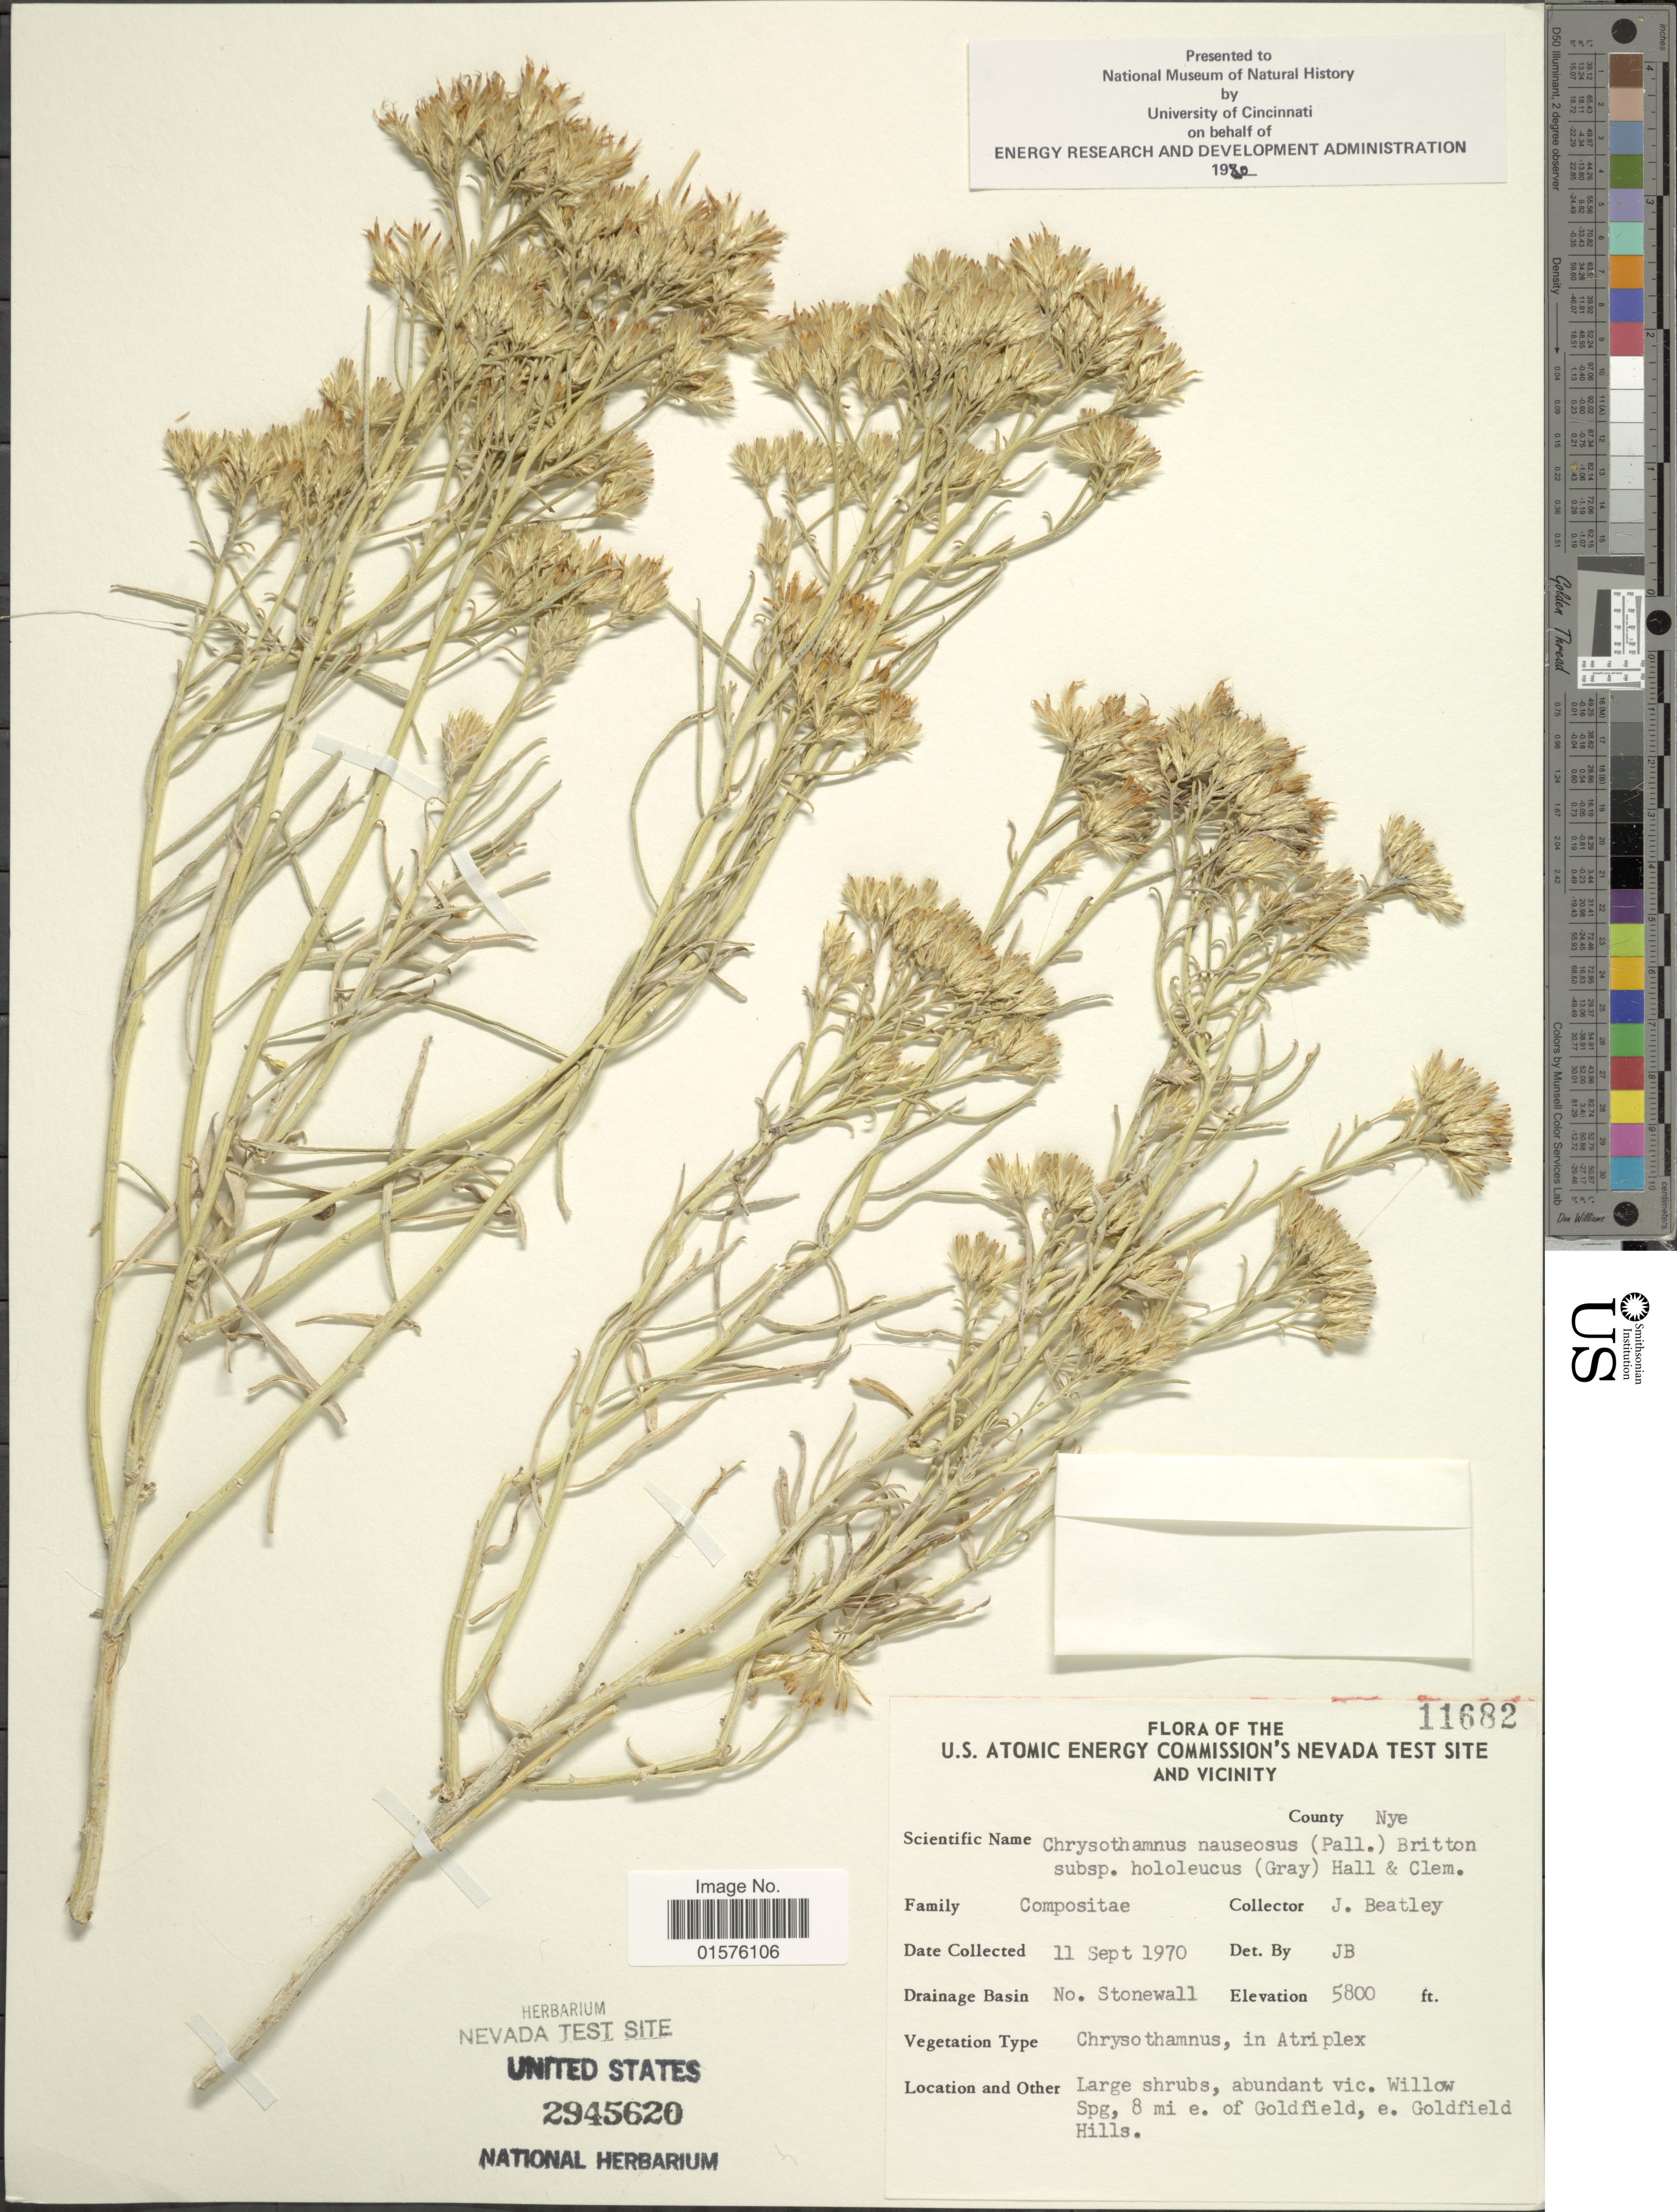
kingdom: Plantae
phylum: Tracheophyta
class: Magnoliopsida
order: Asterales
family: Asteraceae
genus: Ericameria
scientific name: Ericameria nauseosa var. hololeuca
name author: (A. Gray) G.L. Nesom & G.I. Baird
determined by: Urbatsch, Lowell E., Curator (LSU), Louisiana State University (UNITED STATES)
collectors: J. C. Beatley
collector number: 11682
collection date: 1970-09-11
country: United States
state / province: Nevada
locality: The U.S. Atomic Energy Commision's Nevada test site and vicinity, County: Nye, Willow Spg. 8 mi e. of Goldfield, e. Goldfield Hills. Drainage basin: No Stonewall.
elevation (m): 1768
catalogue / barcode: US 2945620